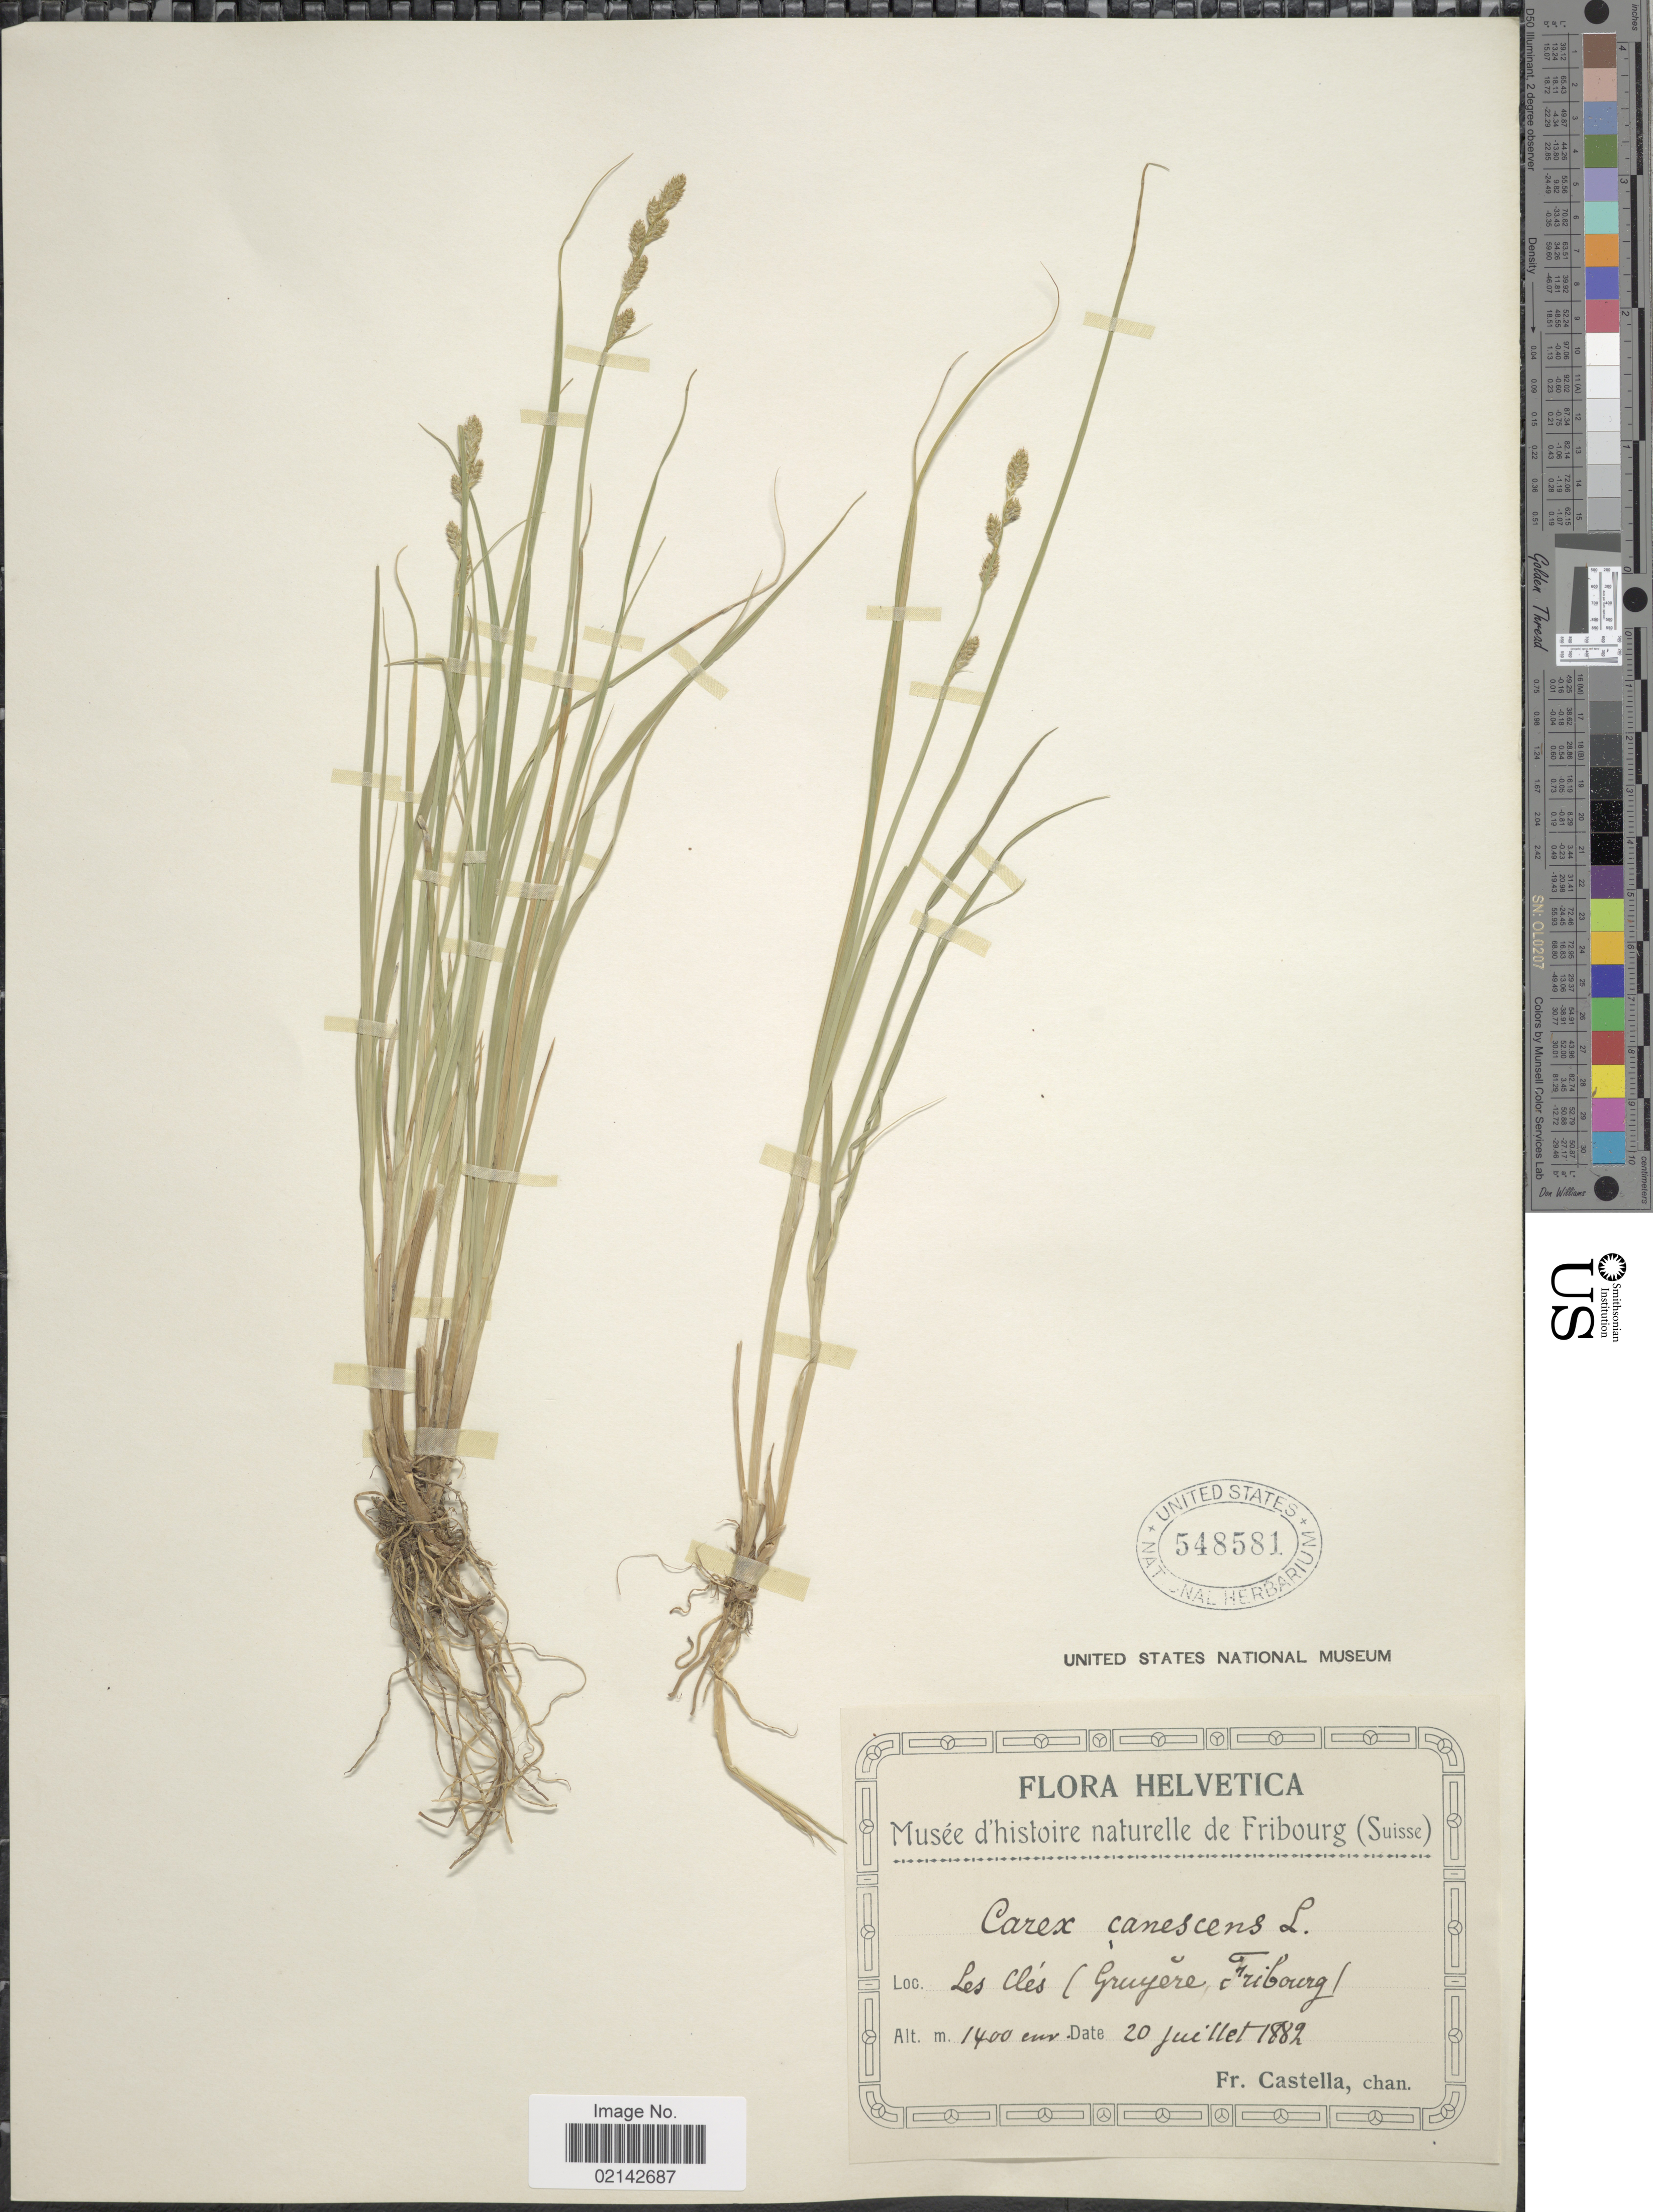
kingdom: Plantae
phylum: Tracheophyta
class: Liliopsida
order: Poales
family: Cyperaceae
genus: Carex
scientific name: Carex canescens var. canescens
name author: L.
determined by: Strong, Mark T., (BOT), Smithsonian Institution - National Museum of Natural History (UNITED STATES)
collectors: Fr. Castella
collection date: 1882-07-20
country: Switzerland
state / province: Fribourg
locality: Helvetica (Suisse) [unsure placement], Les Cles (Gruyere).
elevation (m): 1400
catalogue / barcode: US 548581